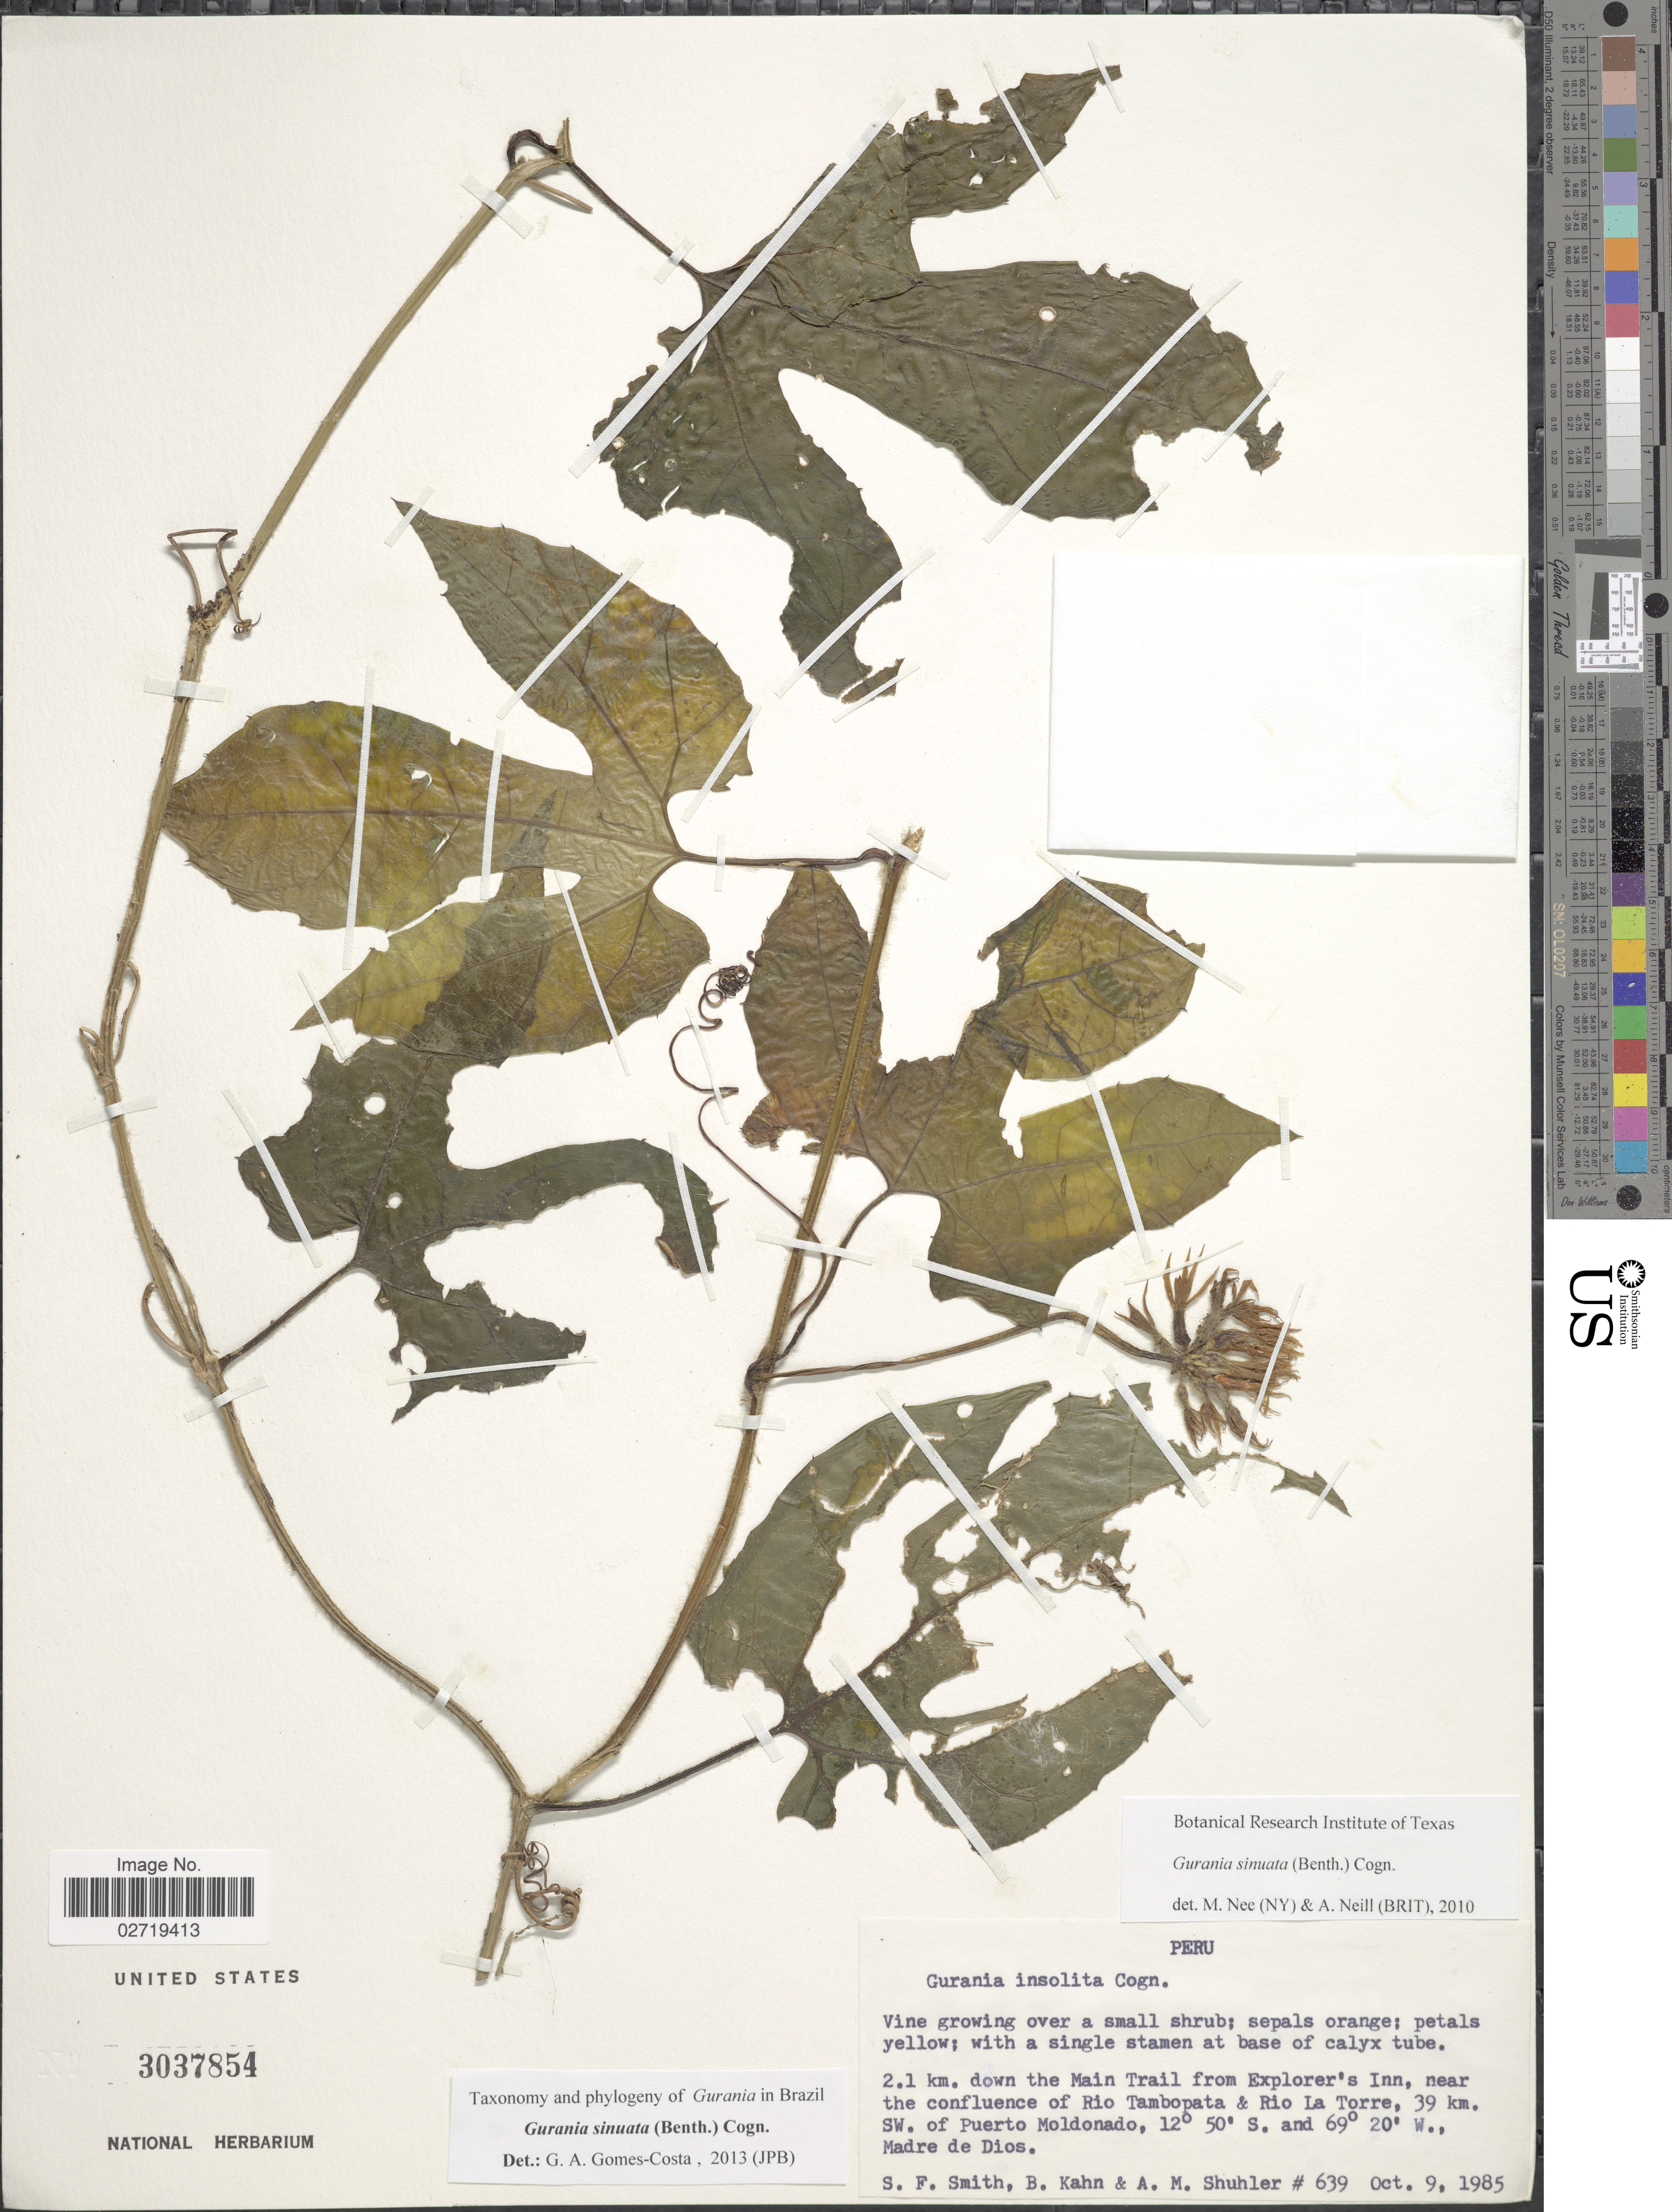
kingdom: Plantae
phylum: Tracheophyta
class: Magnoliopsida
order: Cucurbitales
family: Cucurbitaceae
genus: Gurania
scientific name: Gurania sinuata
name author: (Benth.) Cogn.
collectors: S.F. Smith, B. Kahn & A. Shuhler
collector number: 639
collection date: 1985-10-09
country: Peru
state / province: Madre de Dios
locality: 2.1 km down the Main Trail from Explorer's Inn, near the confluence of Rio Tambopata & Rio La Torre, 39 km SW of Puerto Moldonado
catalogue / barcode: US 3037854